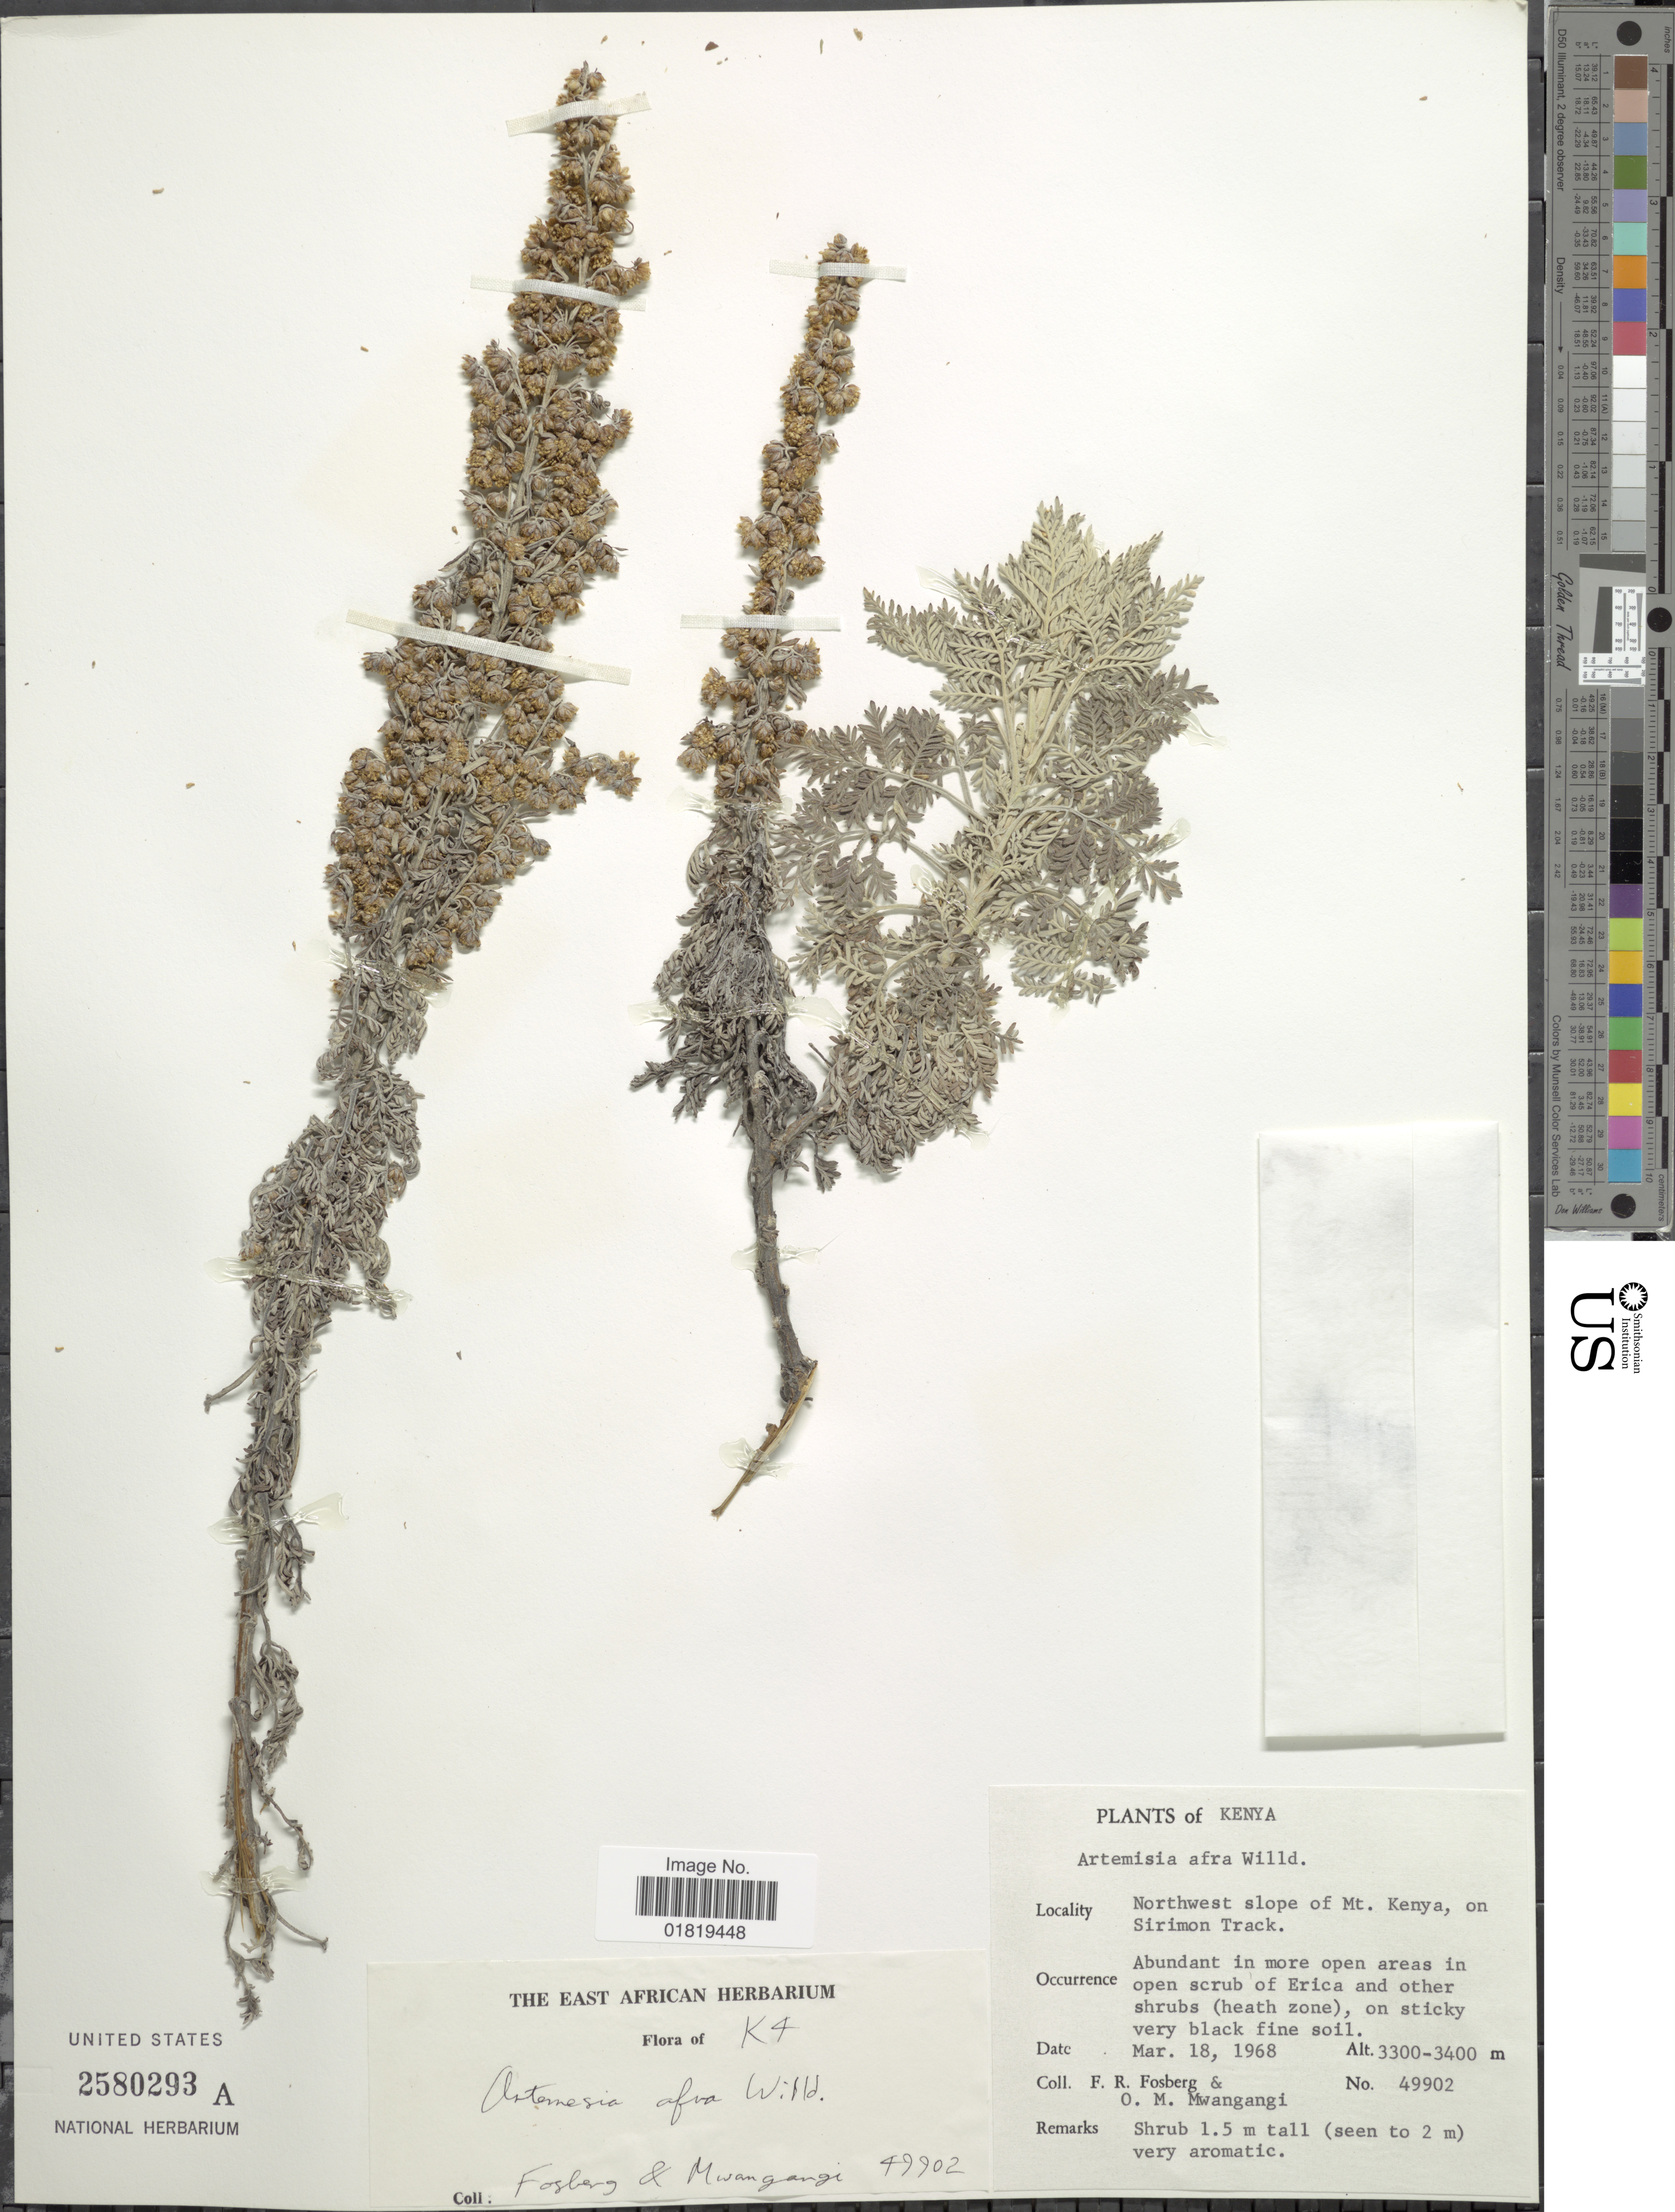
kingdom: Plantae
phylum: Tracheophyta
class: Magnoliopsida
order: Asterales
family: Asteraceae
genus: Artemisia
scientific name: Artemisia afra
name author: Jacq. ex Willd.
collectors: F. R. Fosberg & O. M. Mwangangi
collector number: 49902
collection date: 1968-03-18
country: Kenya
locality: Northwest slope of Mt. Kenya, on Sirimon Track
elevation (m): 3300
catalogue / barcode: US 2580293A